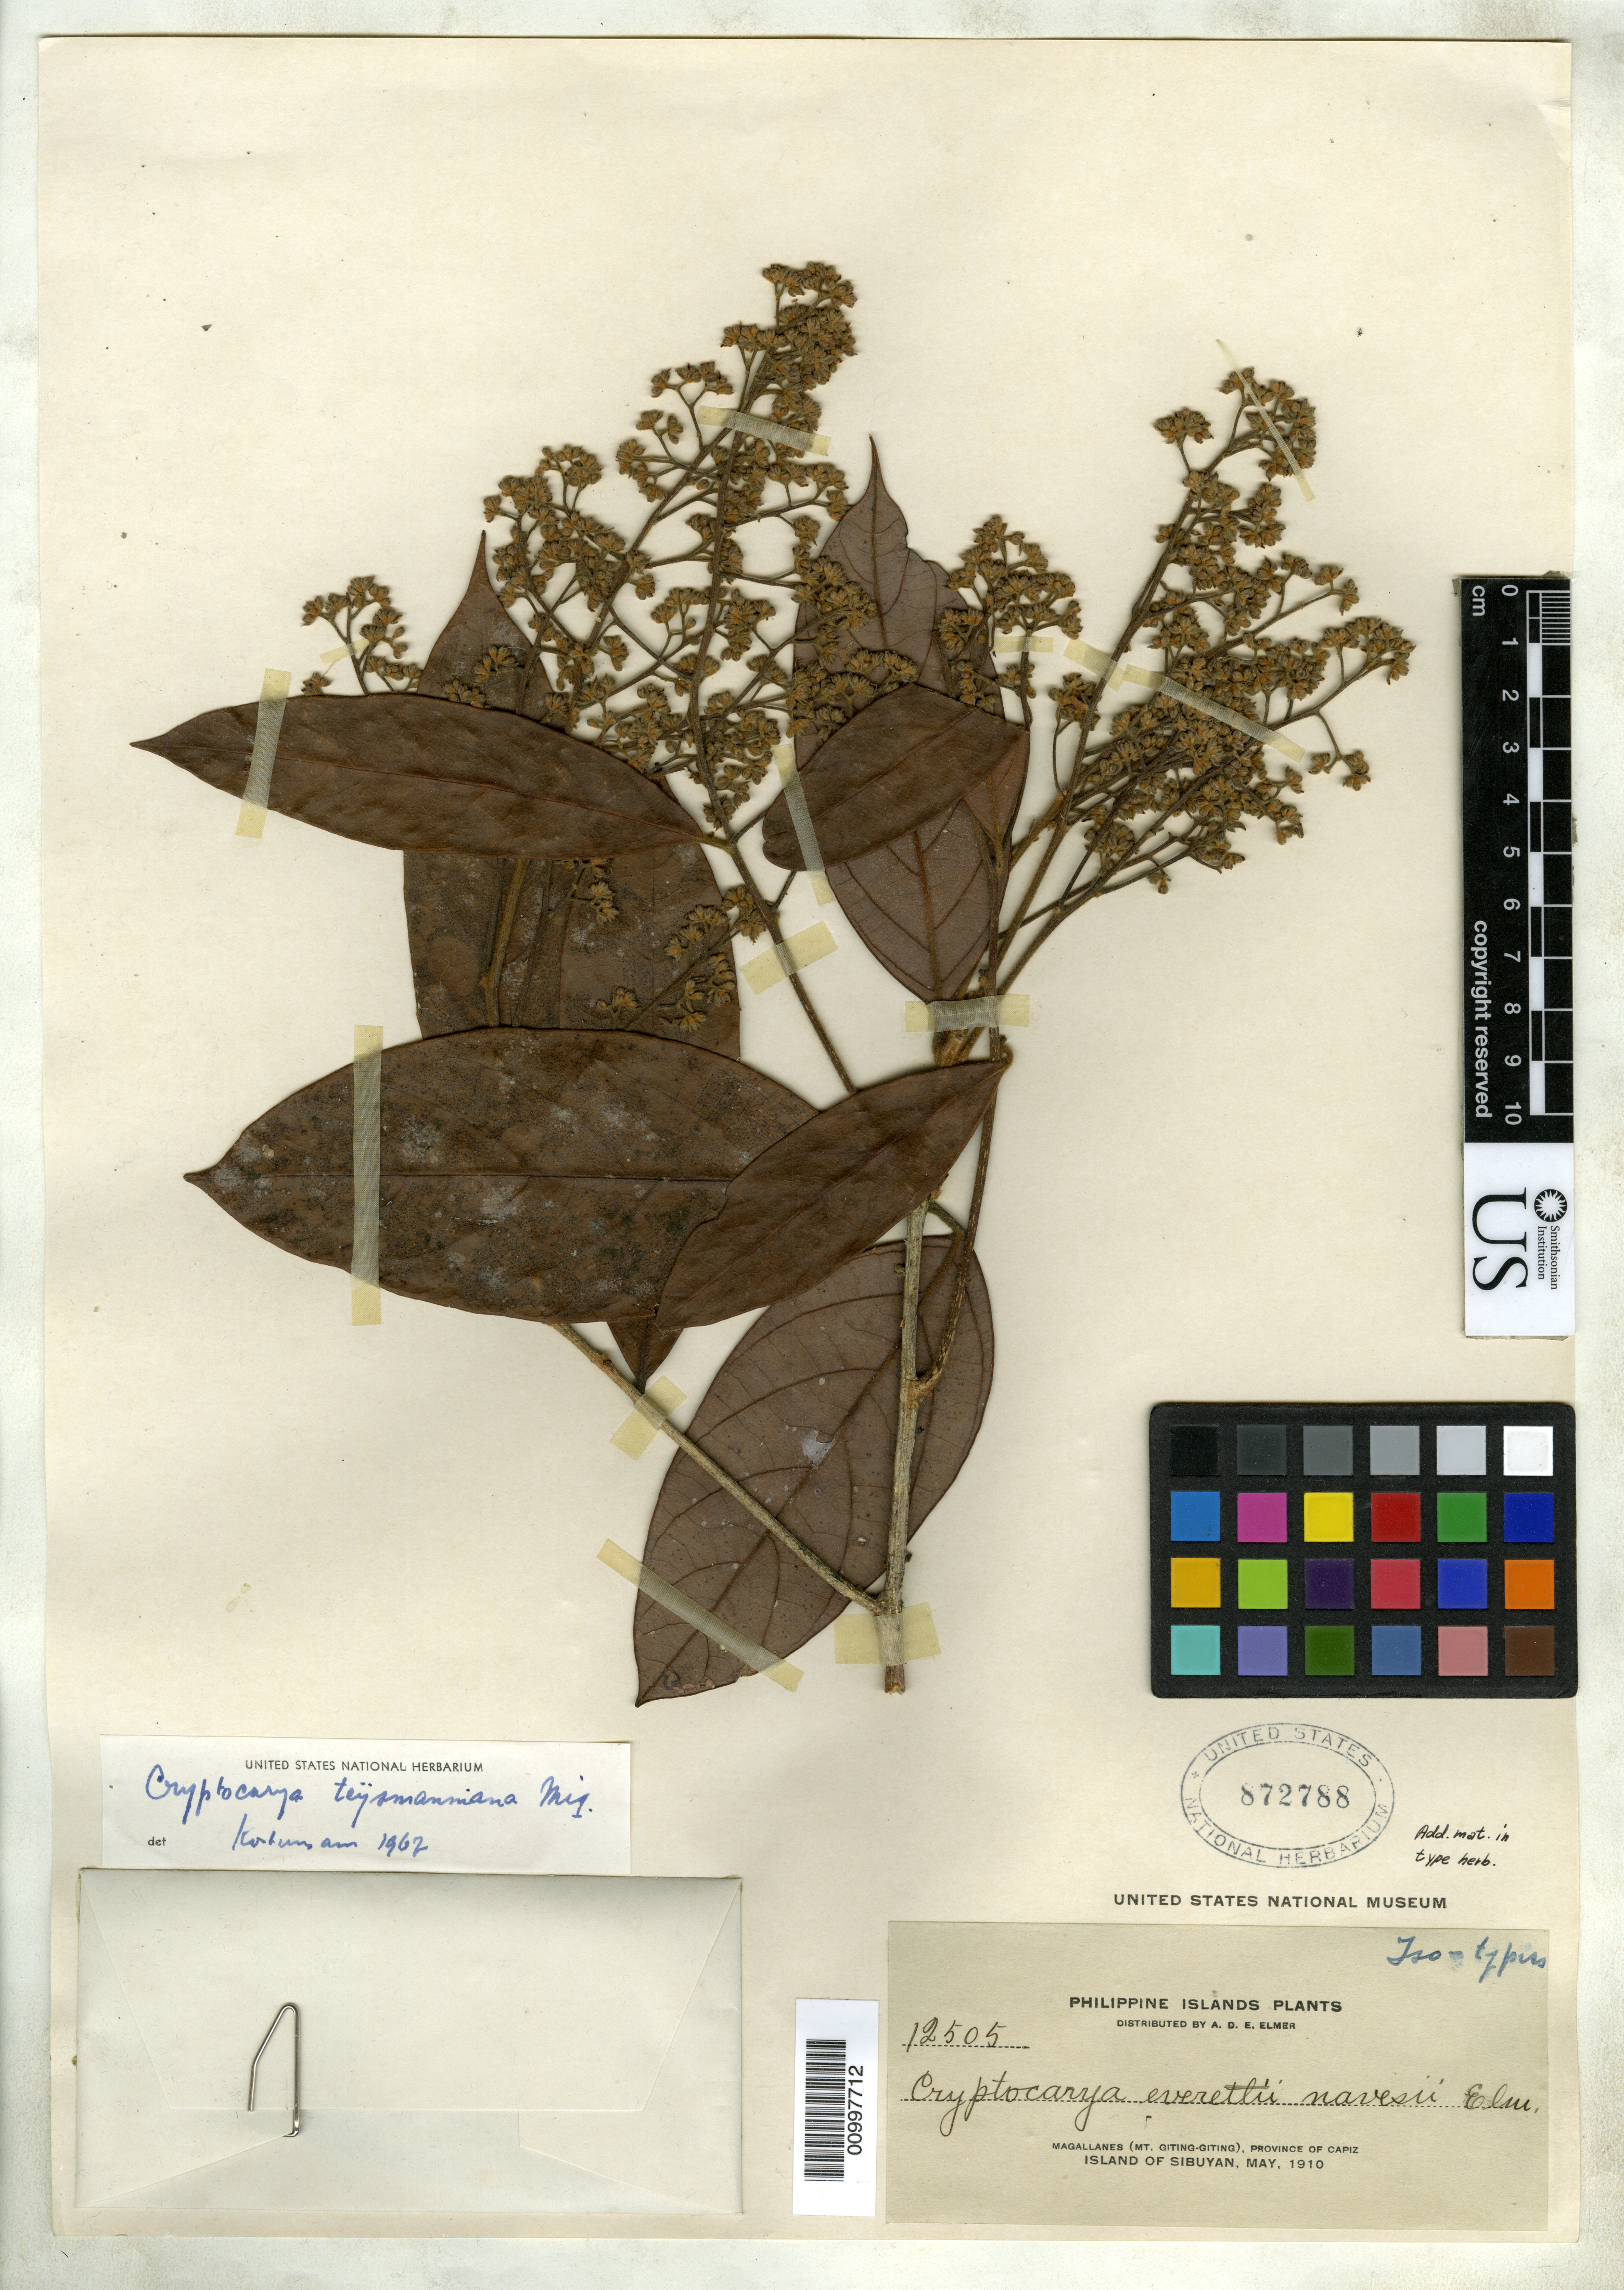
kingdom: Plantae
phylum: Tracheophyta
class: Magnoliopsida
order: Laurales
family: Lauraceae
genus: Cryptocarya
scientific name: Cryptocarya everettii var. navesii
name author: Elmer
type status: Isotype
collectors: A. D. E. Elmer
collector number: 12505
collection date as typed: May 1910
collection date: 1910-05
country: Philippines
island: Sibuyan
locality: Magallanes (Mt. Giting-Giting), province of Capiz, Island of Sibuyan.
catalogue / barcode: US 872788